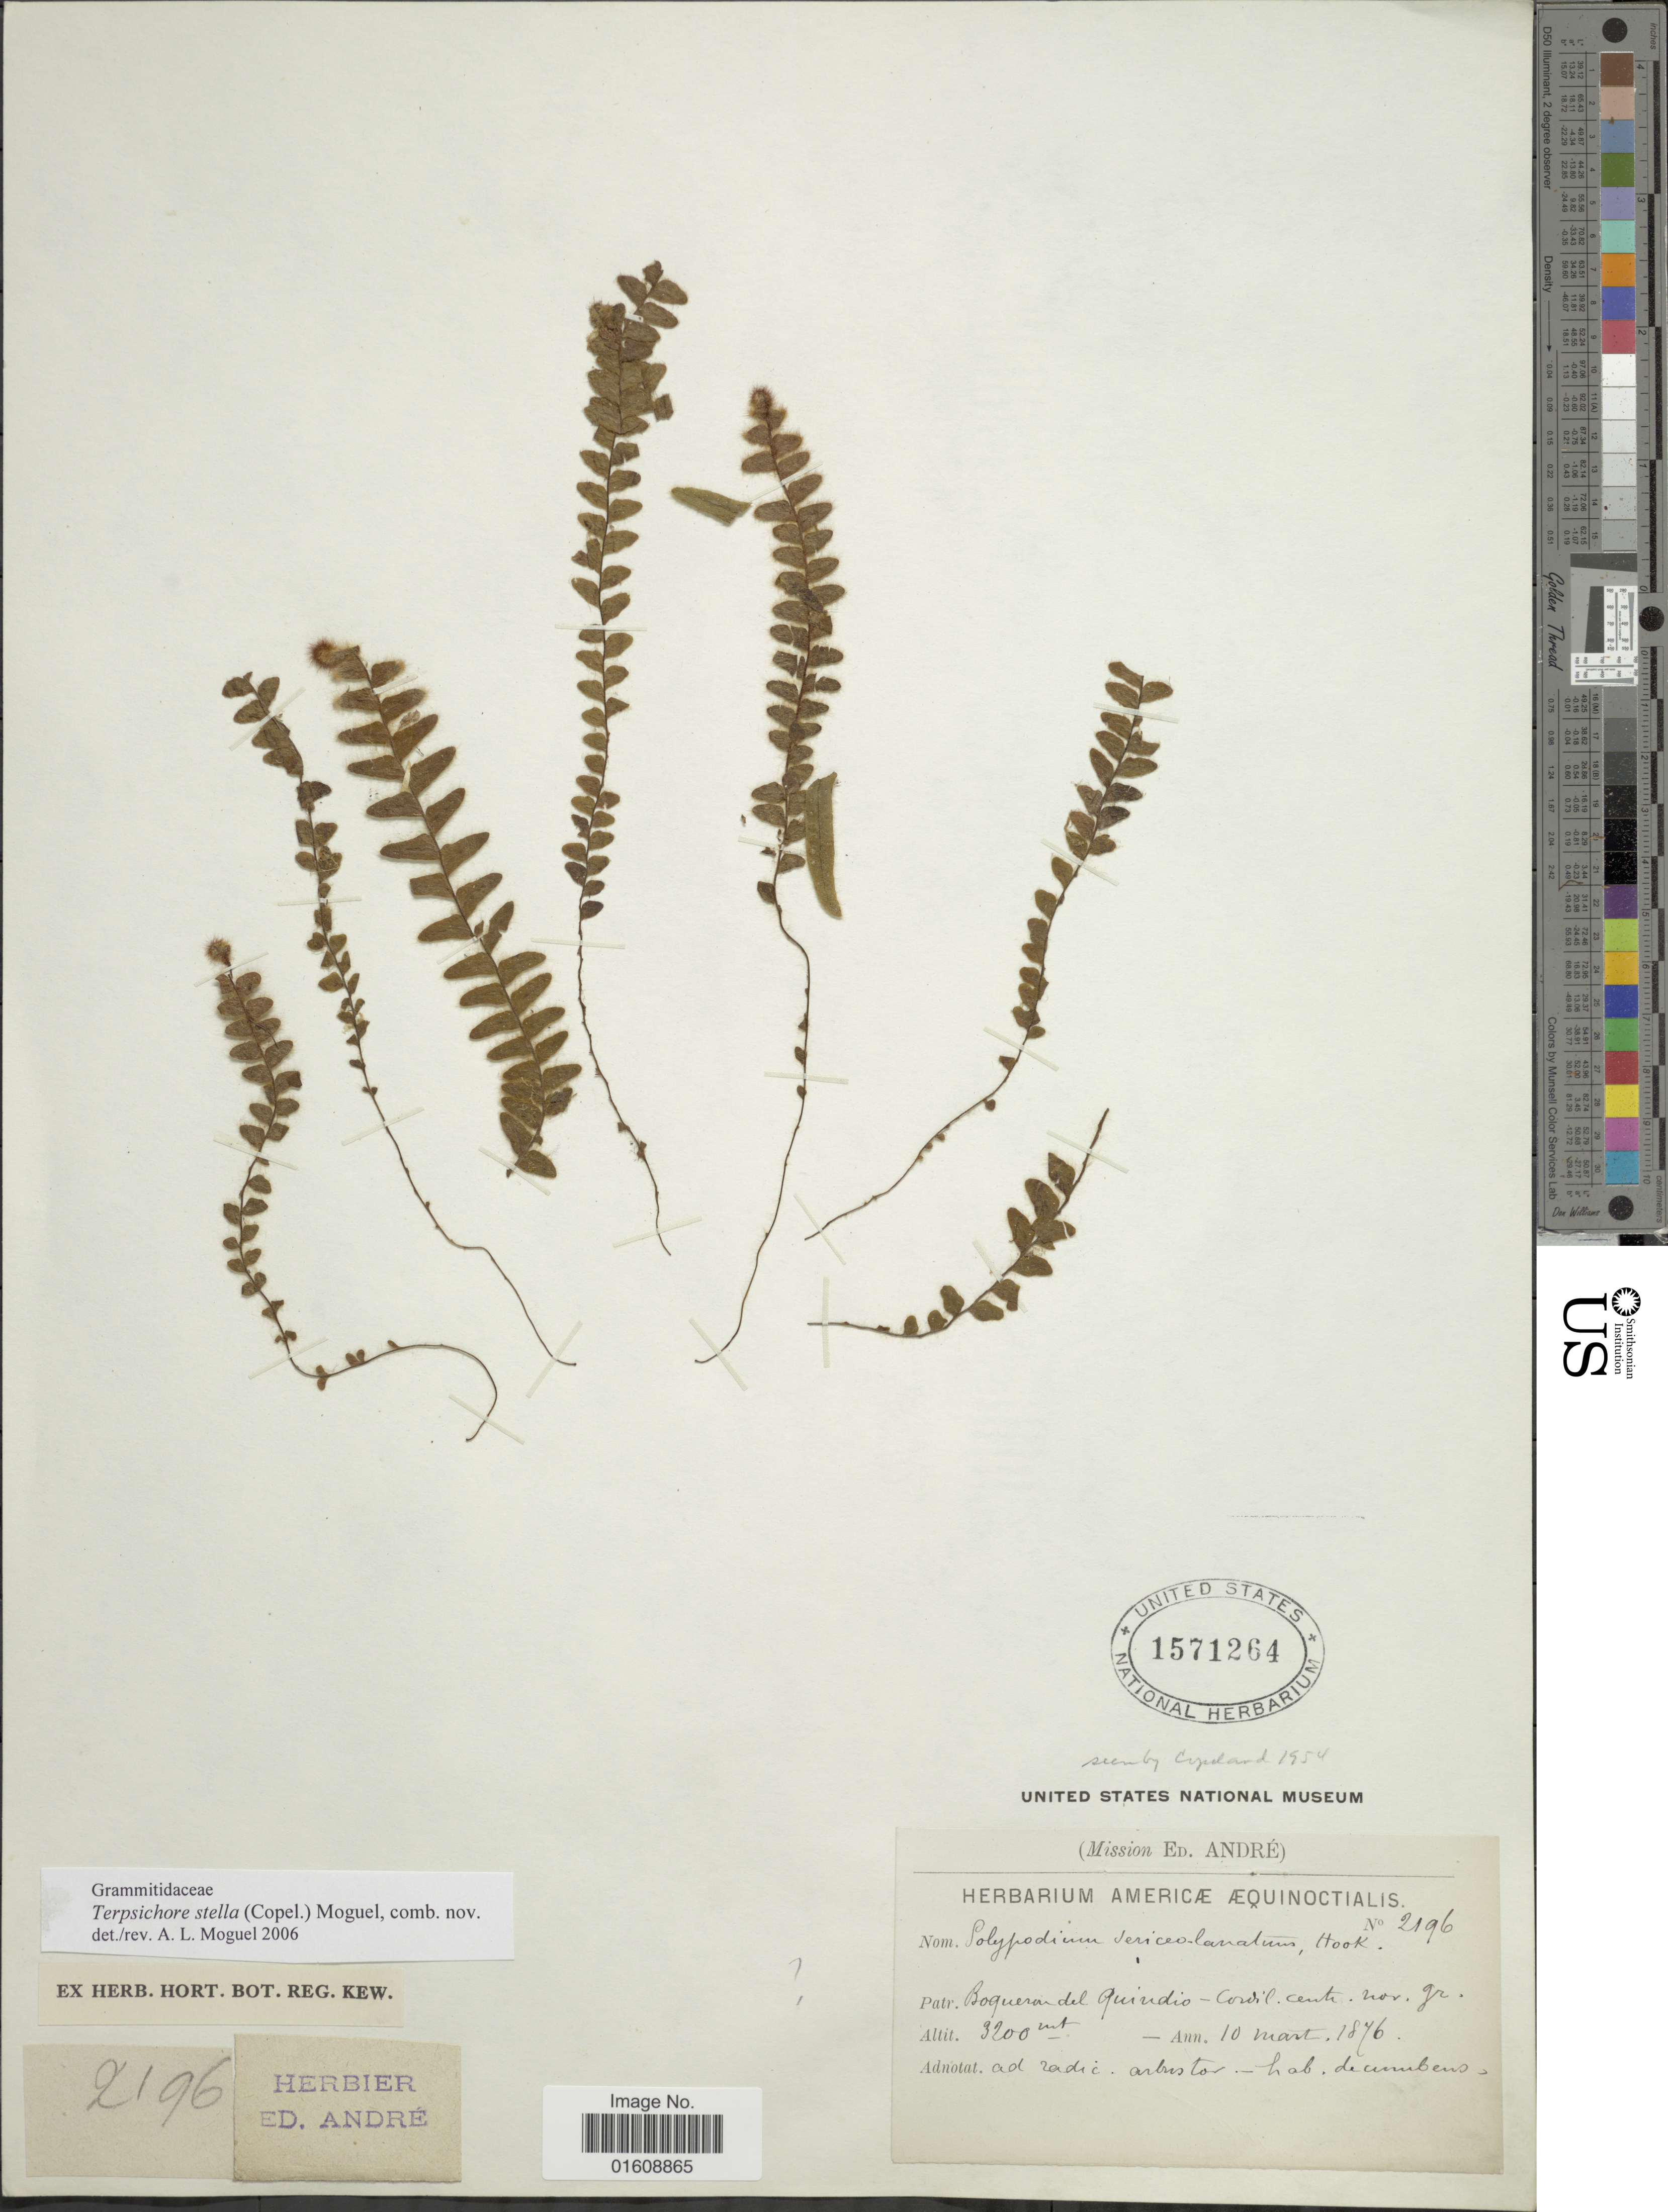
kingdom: Plantae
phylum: Tracheophyta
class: Polypodiopsida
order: Polypodiales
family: Polypodiaceae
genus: Alansmia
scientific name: Alansmia stella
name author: (Copel.) Moguel & M. Kessler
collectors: É. F. André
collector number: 2196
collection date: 1876-03-10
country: Colombia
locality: Boqueron del Quindio - Cordil. Centr. nov. gr.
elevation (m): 3200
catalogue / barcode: US 1571264